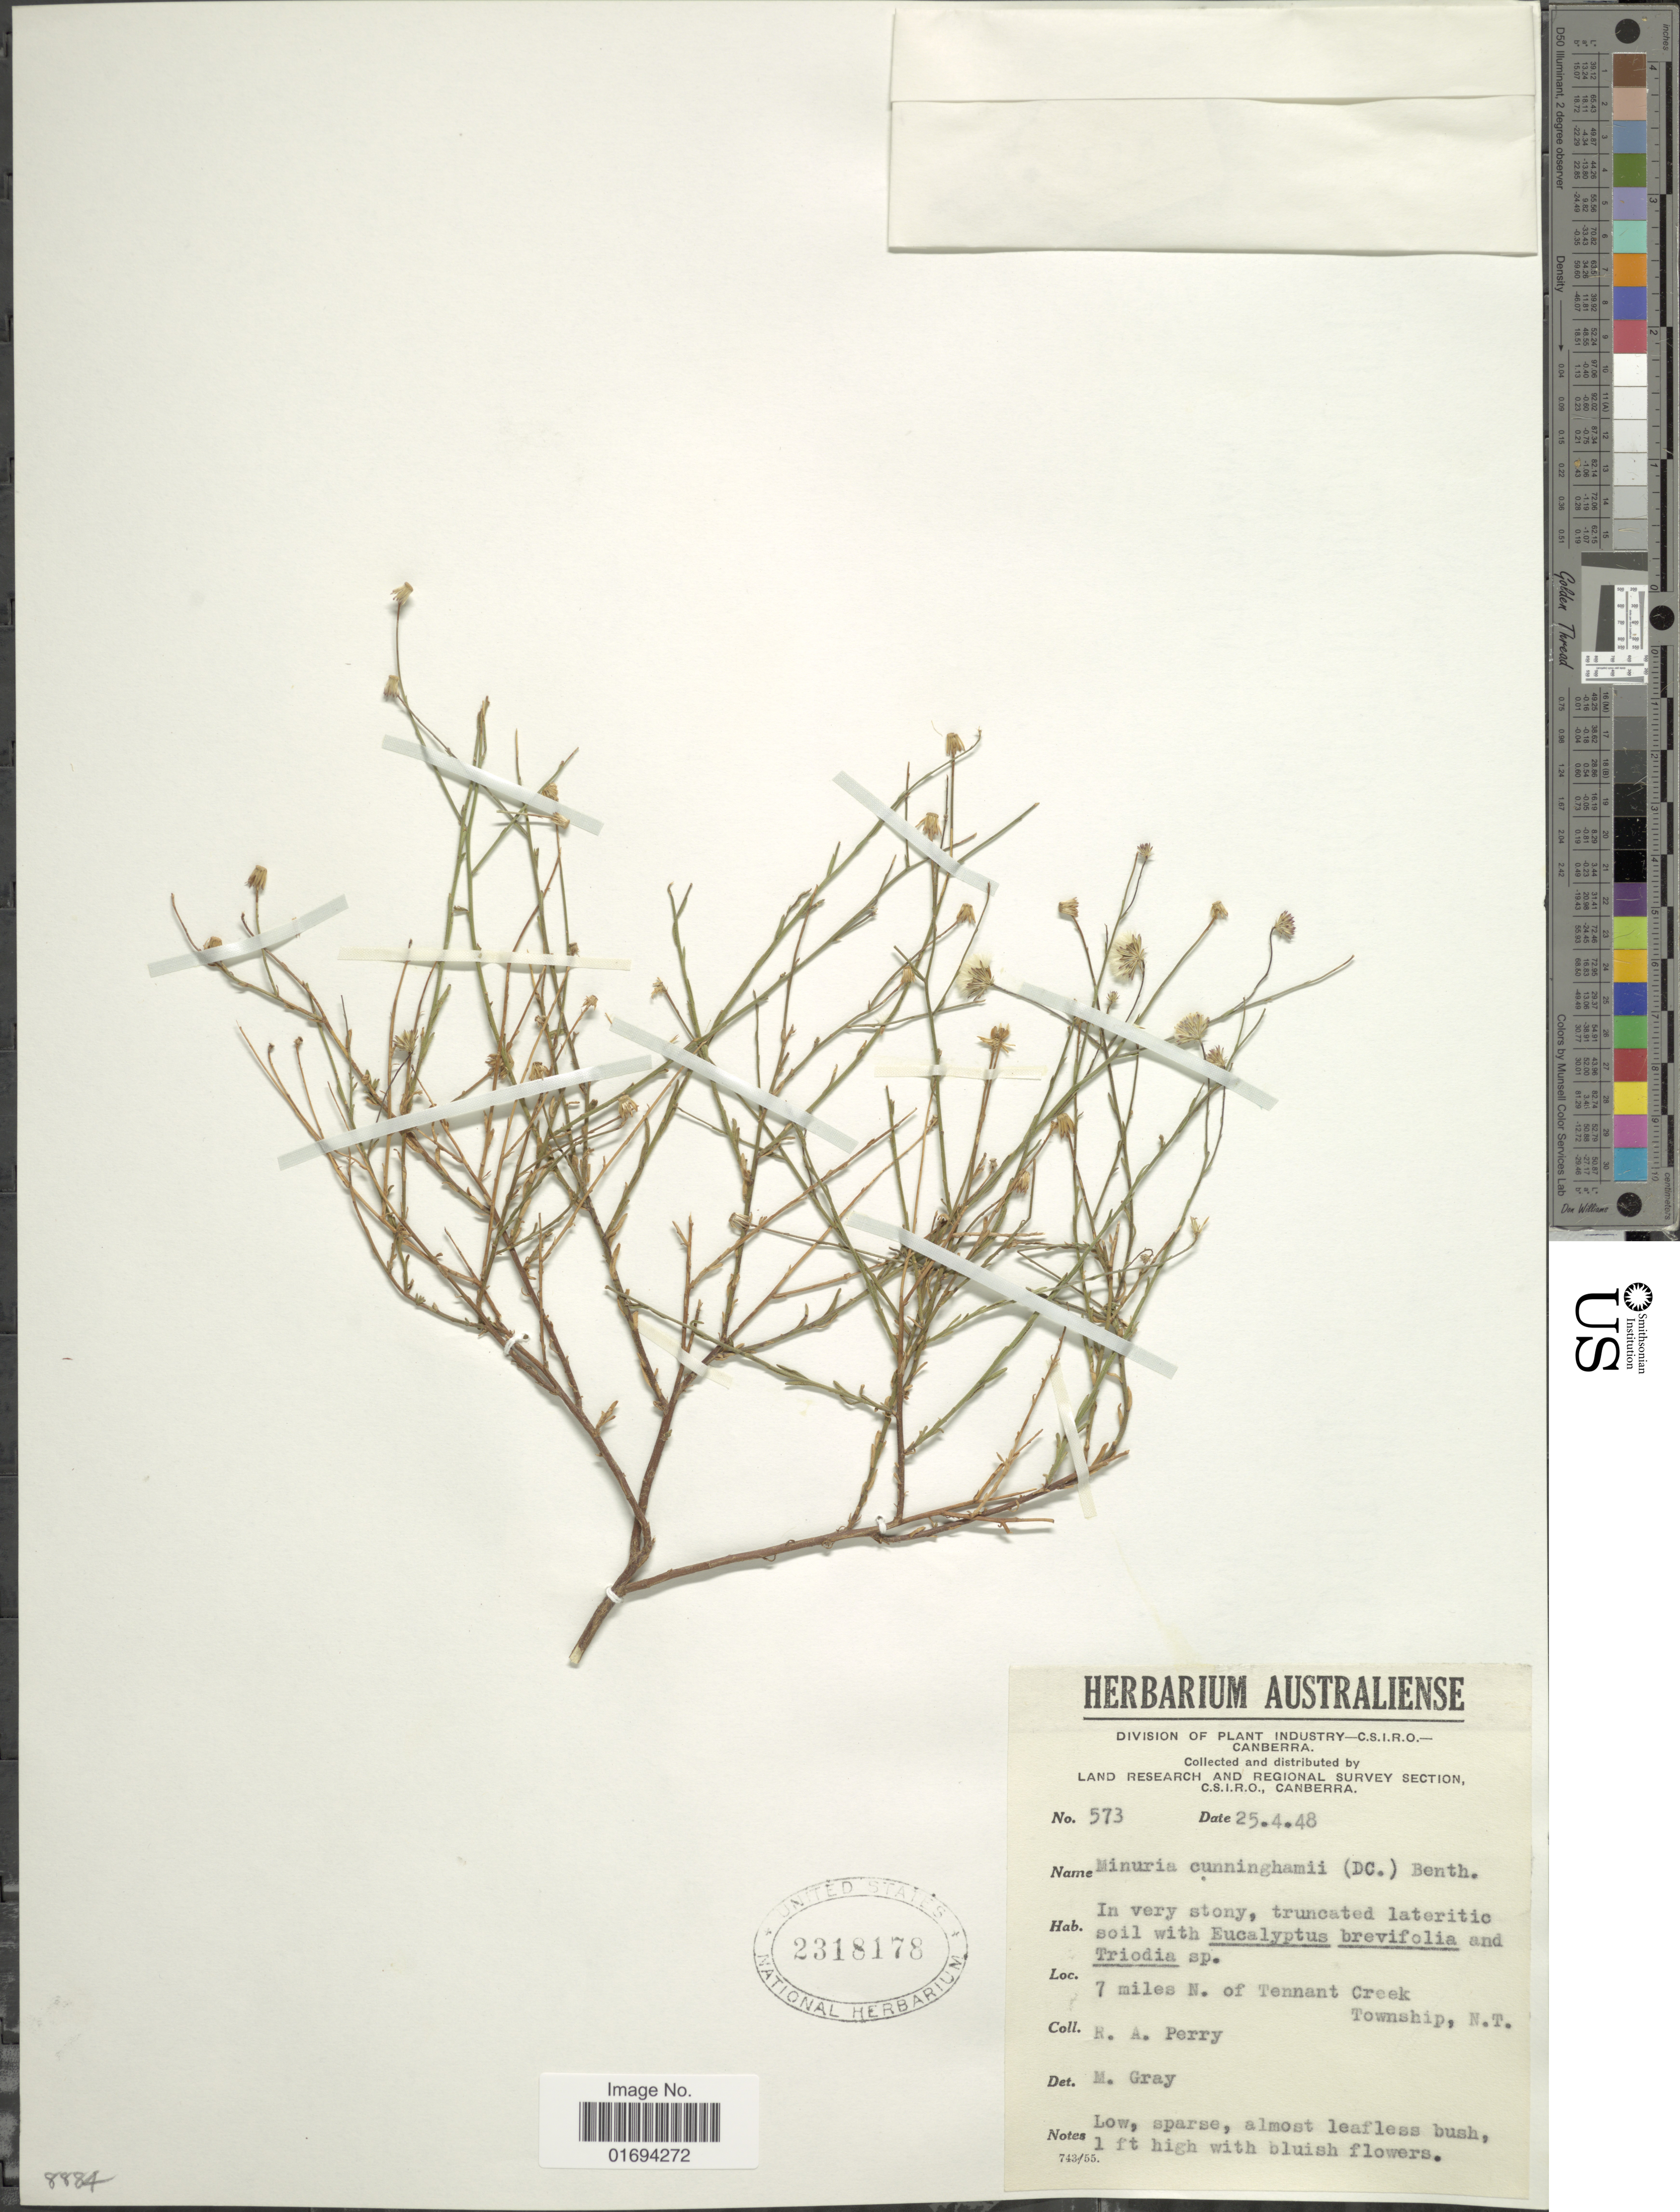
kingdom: Plantae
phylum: Tracheophyta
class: Magnoliopsida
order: Asterales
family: Asteraceae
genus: Minuria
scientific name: Minuria cunninghamii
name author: (DC.) Benth.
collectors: Perry, R. A.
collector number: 573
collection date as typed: Transcribed d/m/y: 25/4/48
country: Australia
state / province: Northern Territory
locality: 7 miles N. of Tennant Creek Township, N. T.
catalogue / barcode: US 2318178